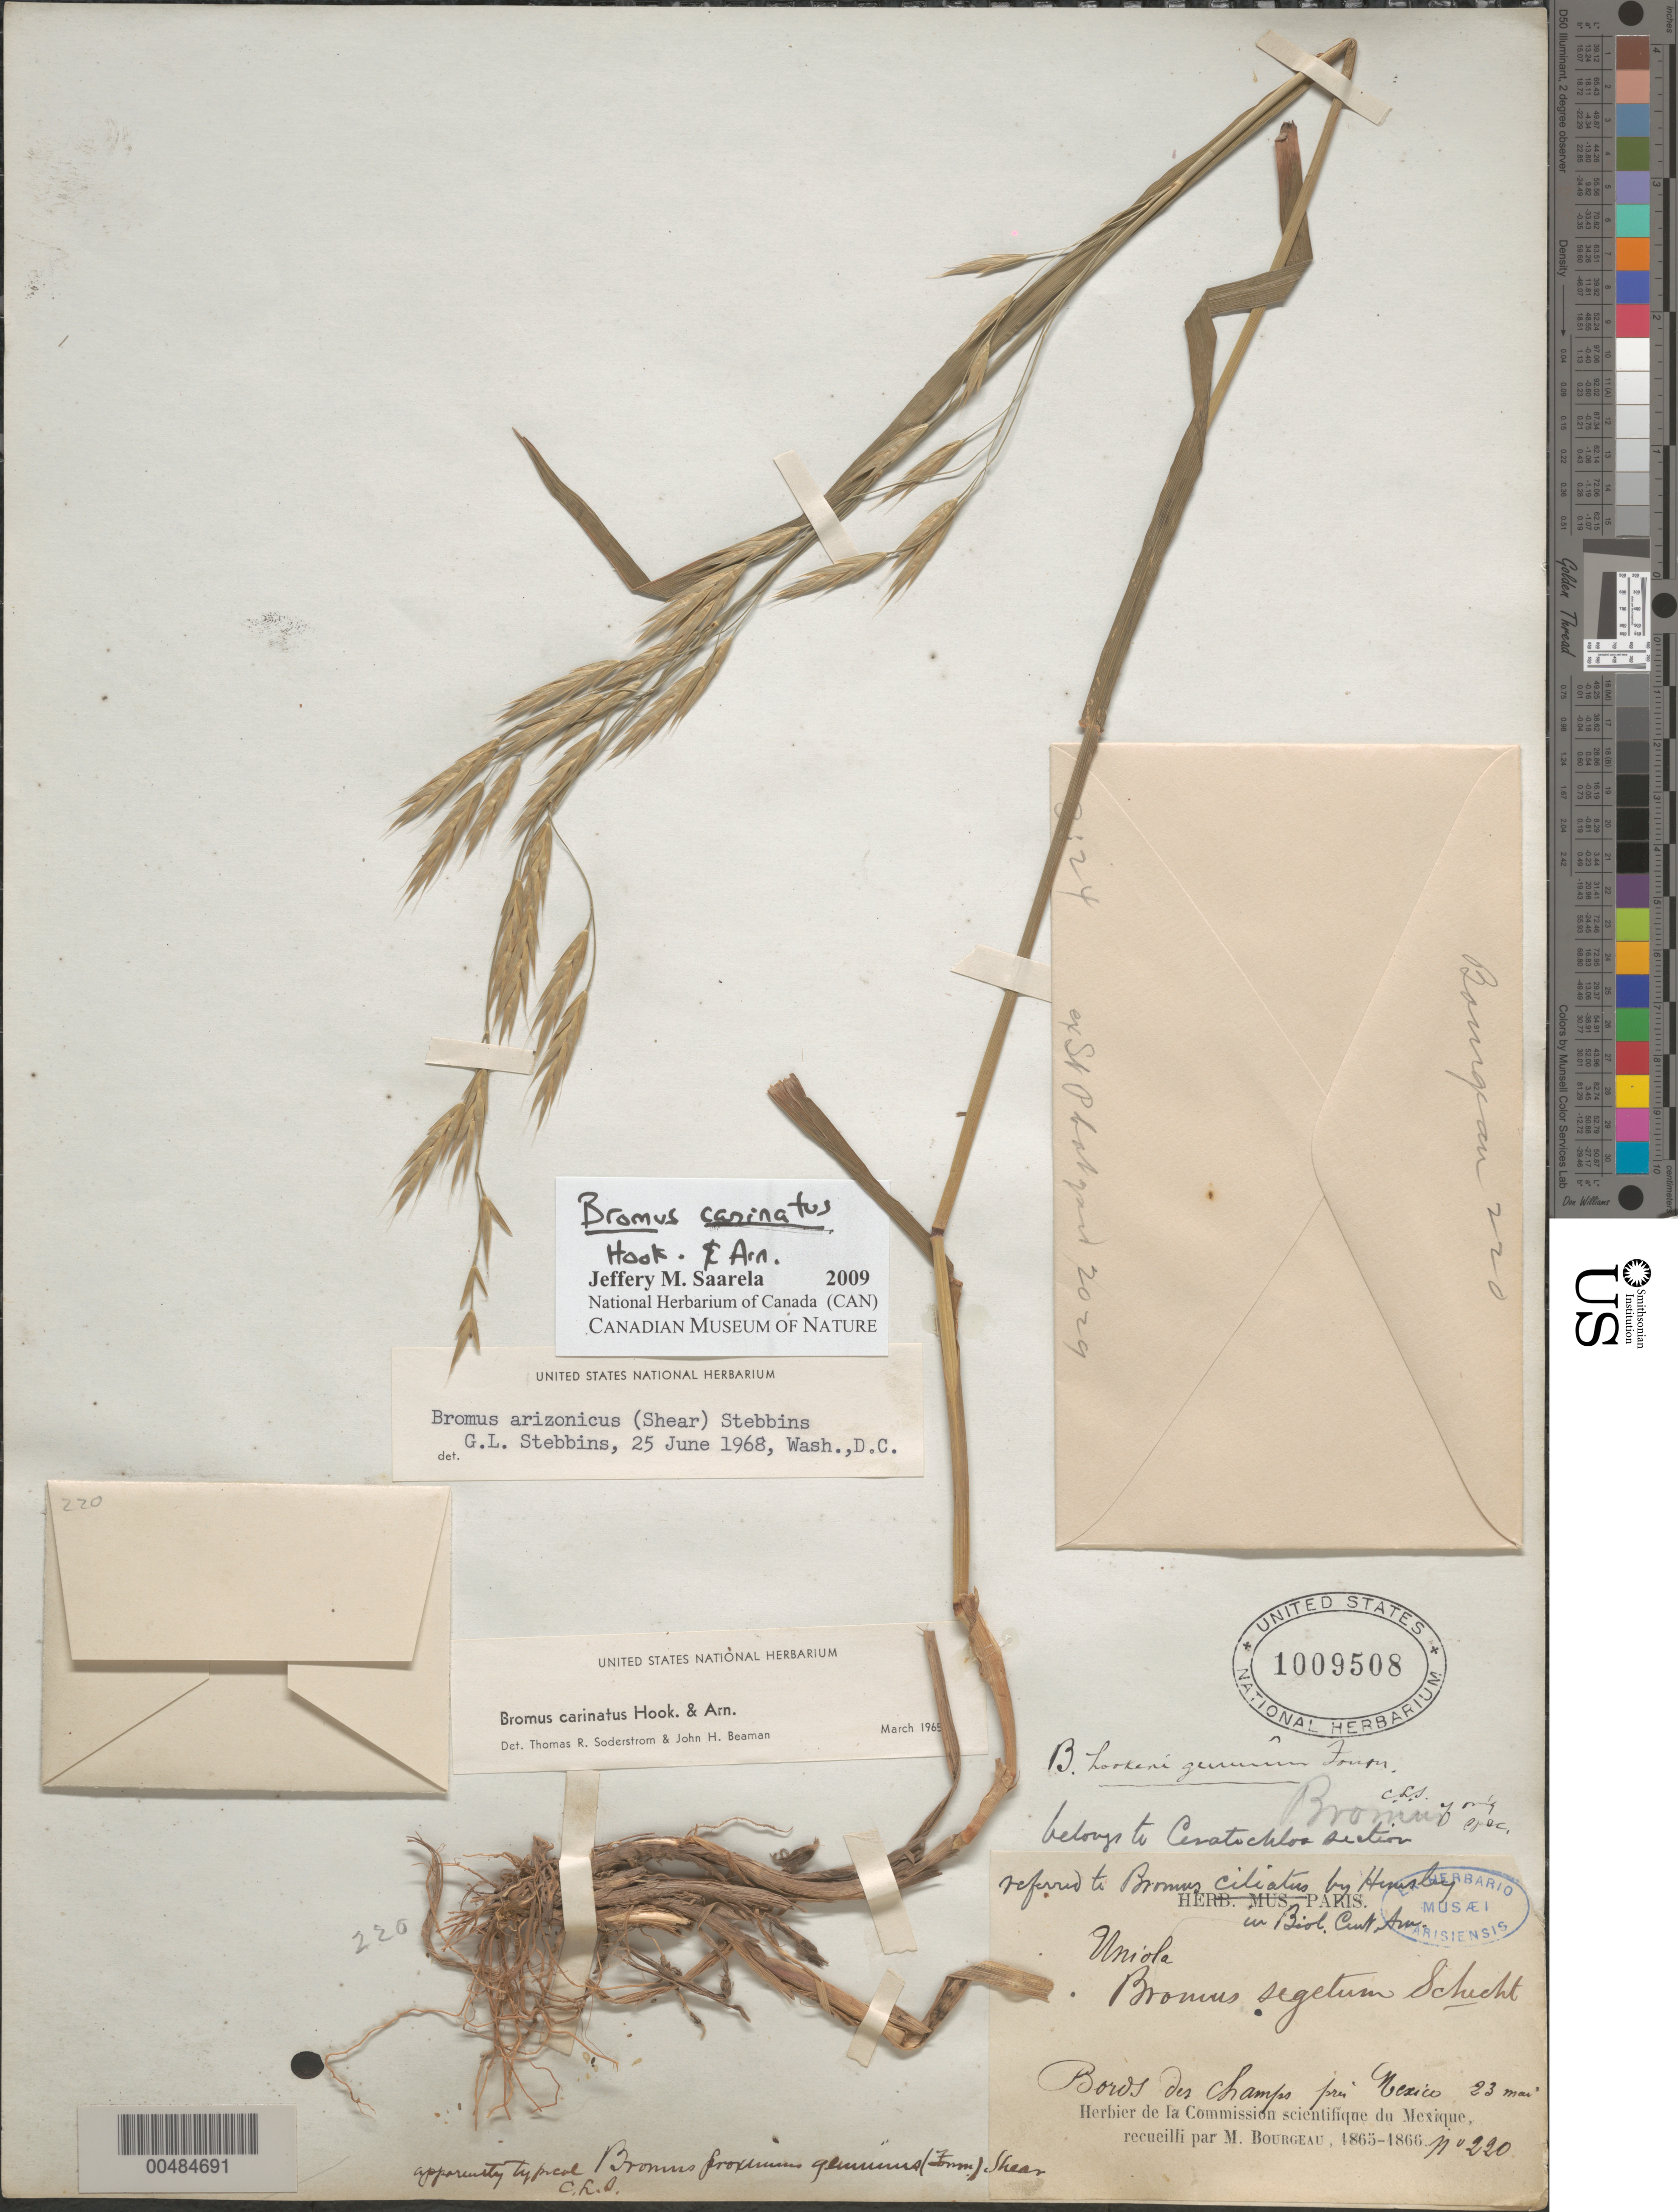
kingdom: Plantae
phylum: Tracheophyta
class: Liliopsida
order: Poales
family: Poaceae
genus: Bromus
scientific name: Bromus carinatus var. densus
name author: Shear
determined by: Stebbins, G. L.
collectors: E. Bourgeau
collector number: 220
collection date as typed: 23 Mar 1865 or 23 Mar 1866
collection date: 1865-03-23 or 1866-03-23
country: Mexico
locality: Boros des champo pres Mexico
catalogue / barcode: US 1009508